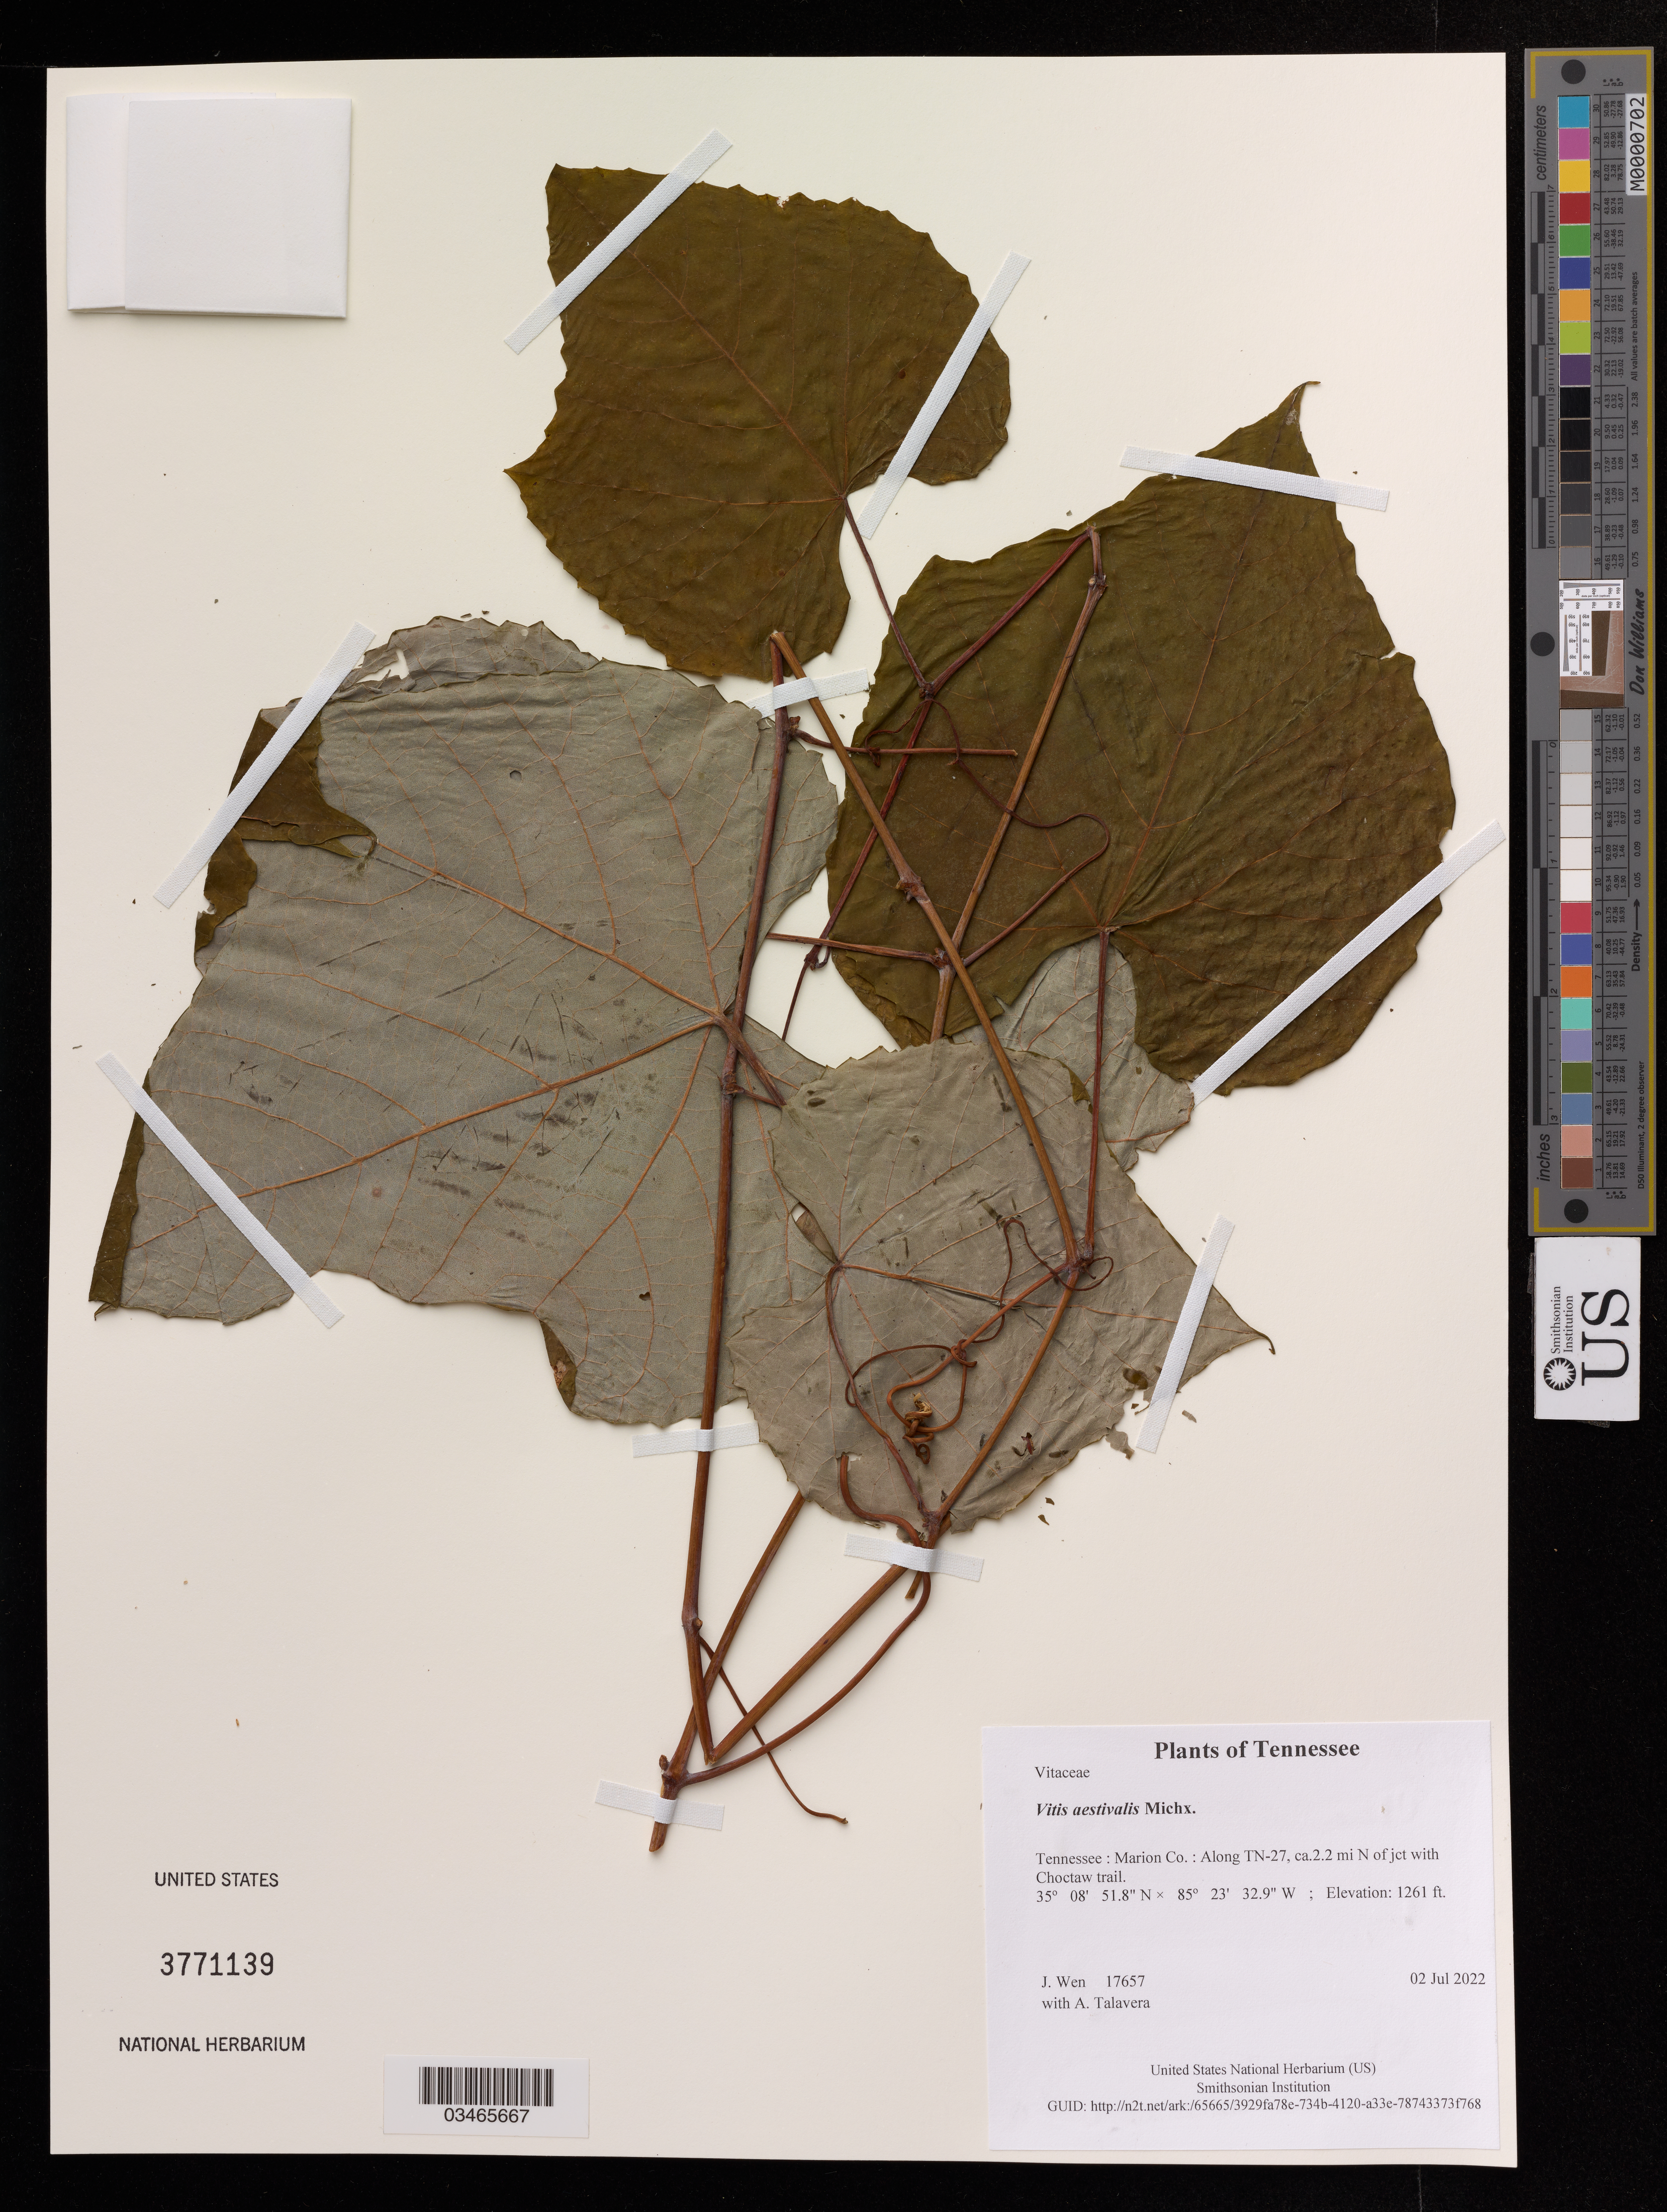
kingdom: Plantae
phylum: Tracheophyta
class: Magnoliopsida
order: Vitales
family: Vitaceae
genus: Vitis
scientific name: Vitis aestivalis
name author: Michx.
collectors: J. Wen & A. Talavera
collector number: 17657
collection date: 2022-07-02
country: United States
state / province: Tennessee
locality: Mairon Co.: Along TN-27, ca. 2.2 mi N of jct with Choctaw trail.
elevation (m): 384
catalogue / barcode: US 3771139